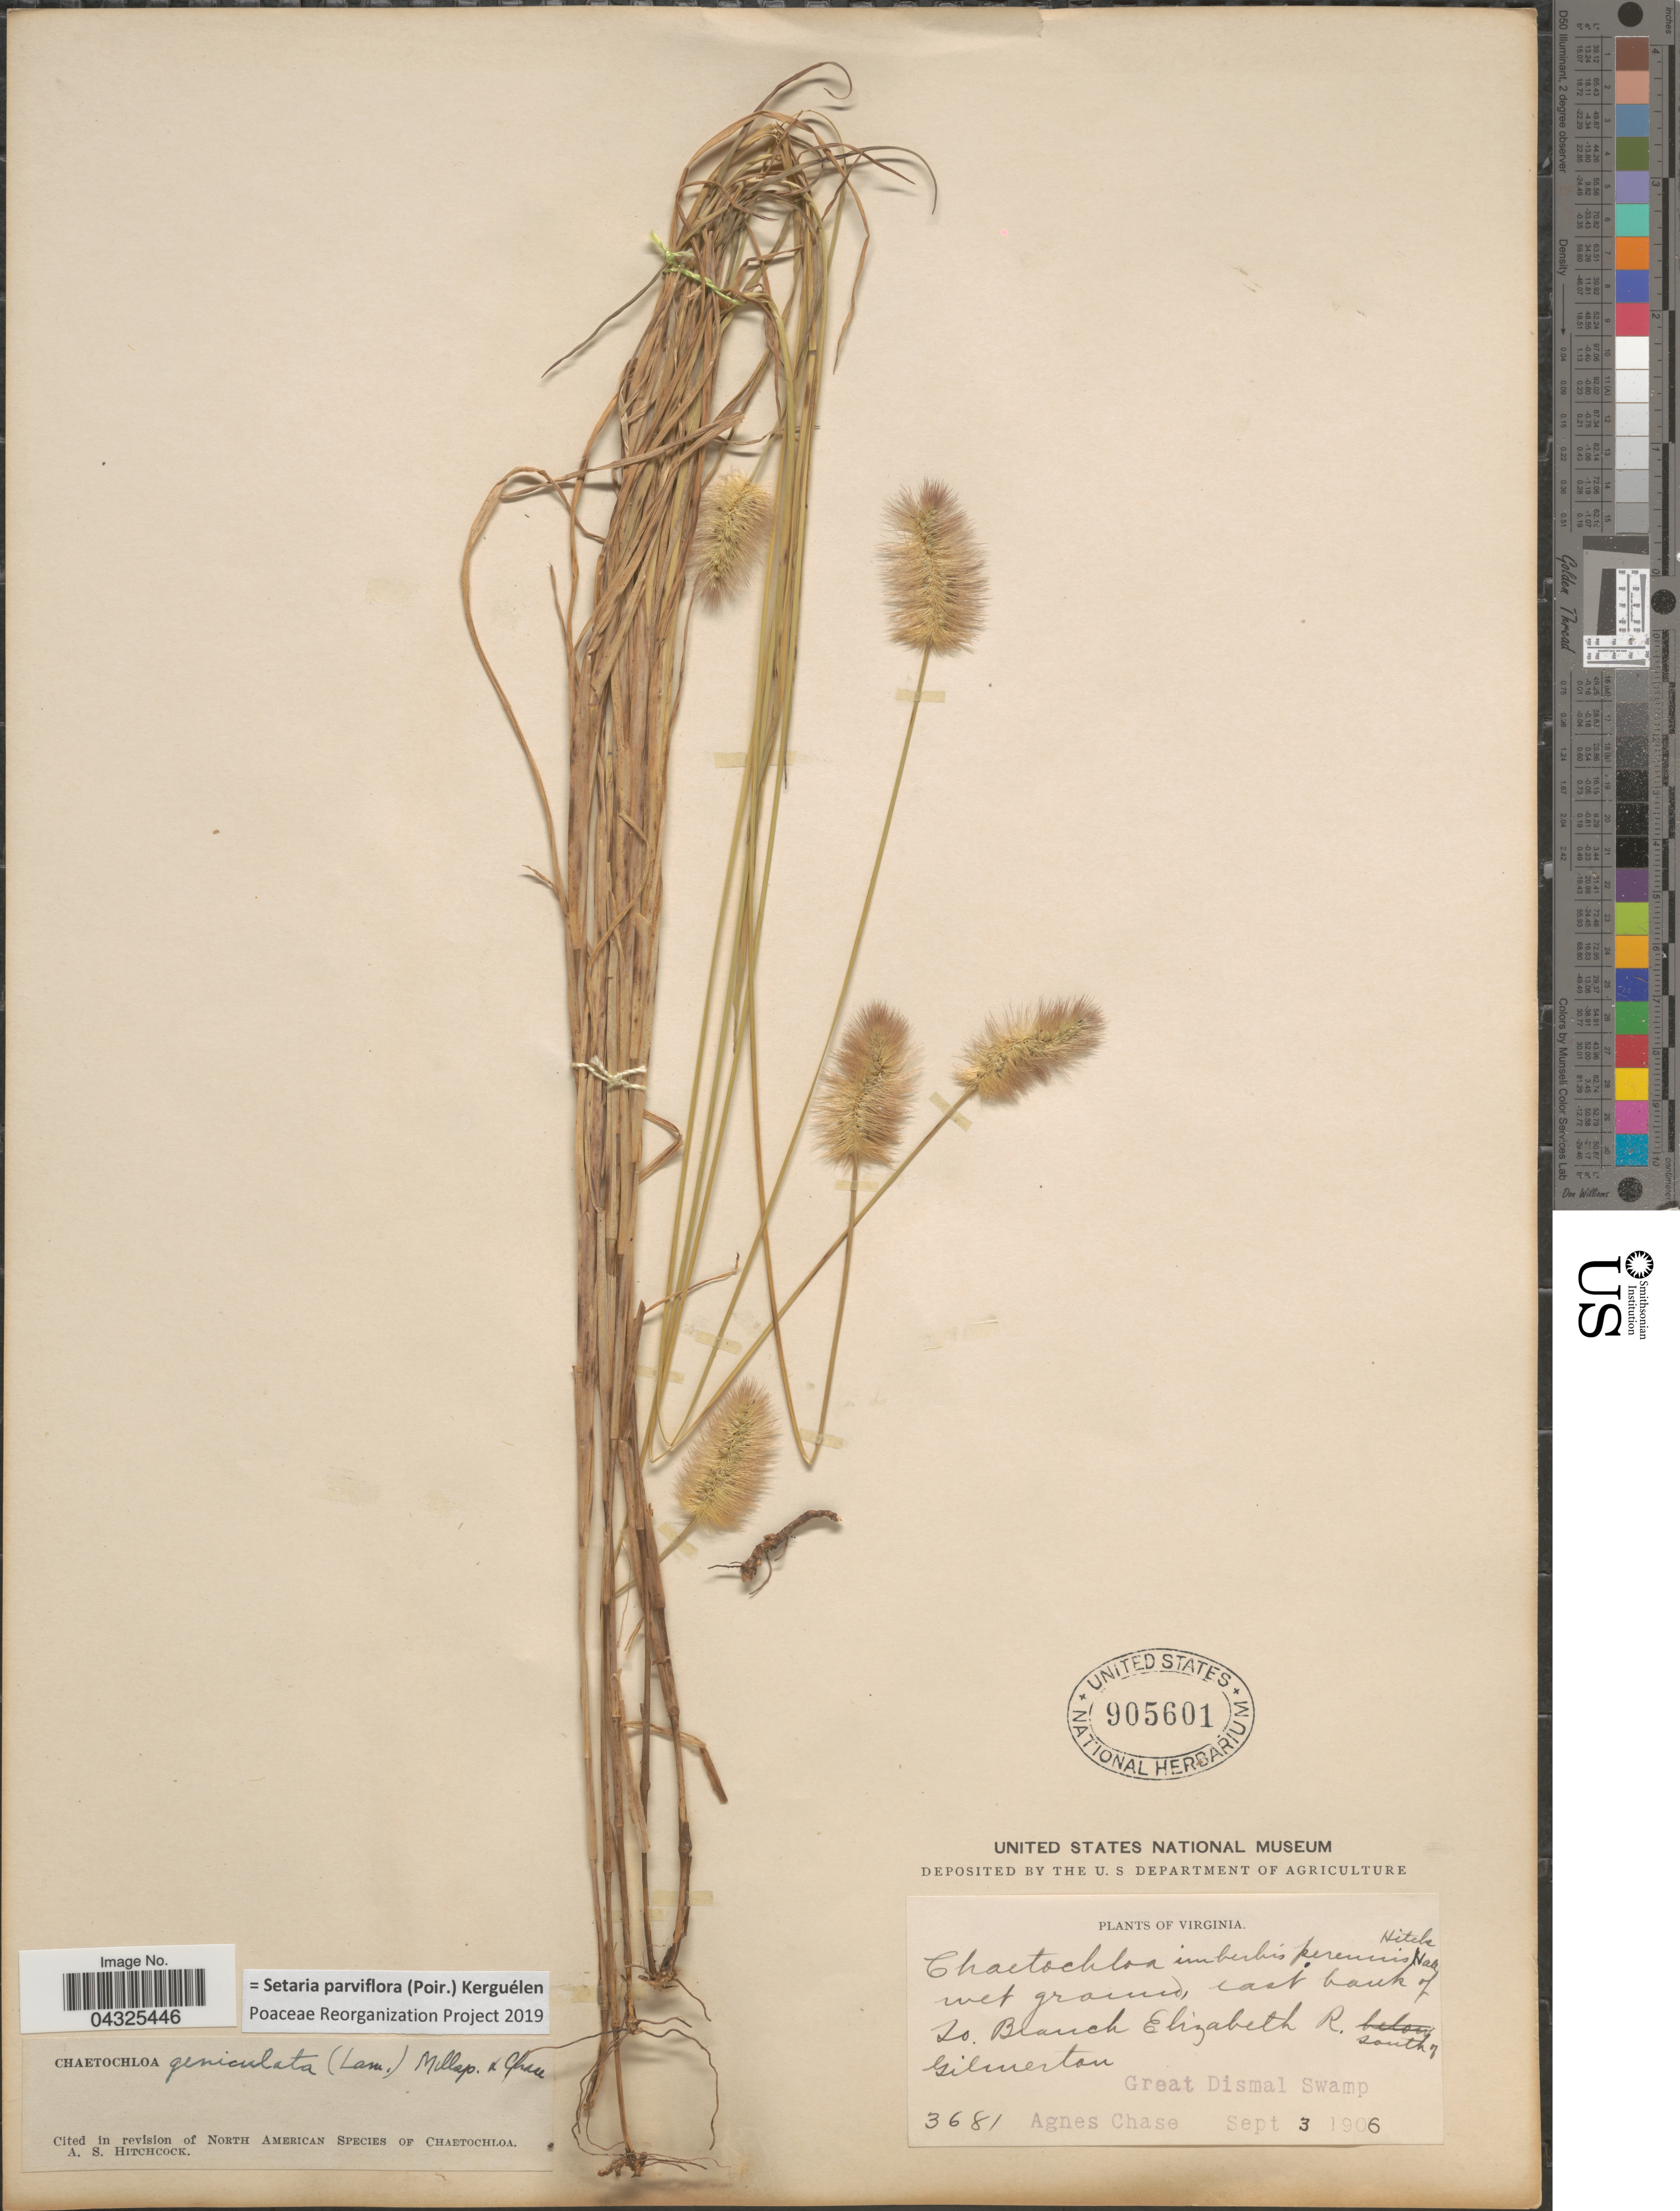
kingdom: Plantae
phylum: Tracheophyta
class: Liliopsida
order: Poales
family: Poaceae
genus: Setaria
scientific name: Setaria parviflora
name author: (Poir.) Kerguélen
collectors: A. Chase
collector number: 3681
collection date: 1906-09-03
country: United States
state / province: Virginia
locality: East bank of So. Branch Elizabeth R. south of Gilmerton. Great Dismal Swamp.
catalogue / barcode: US 905601